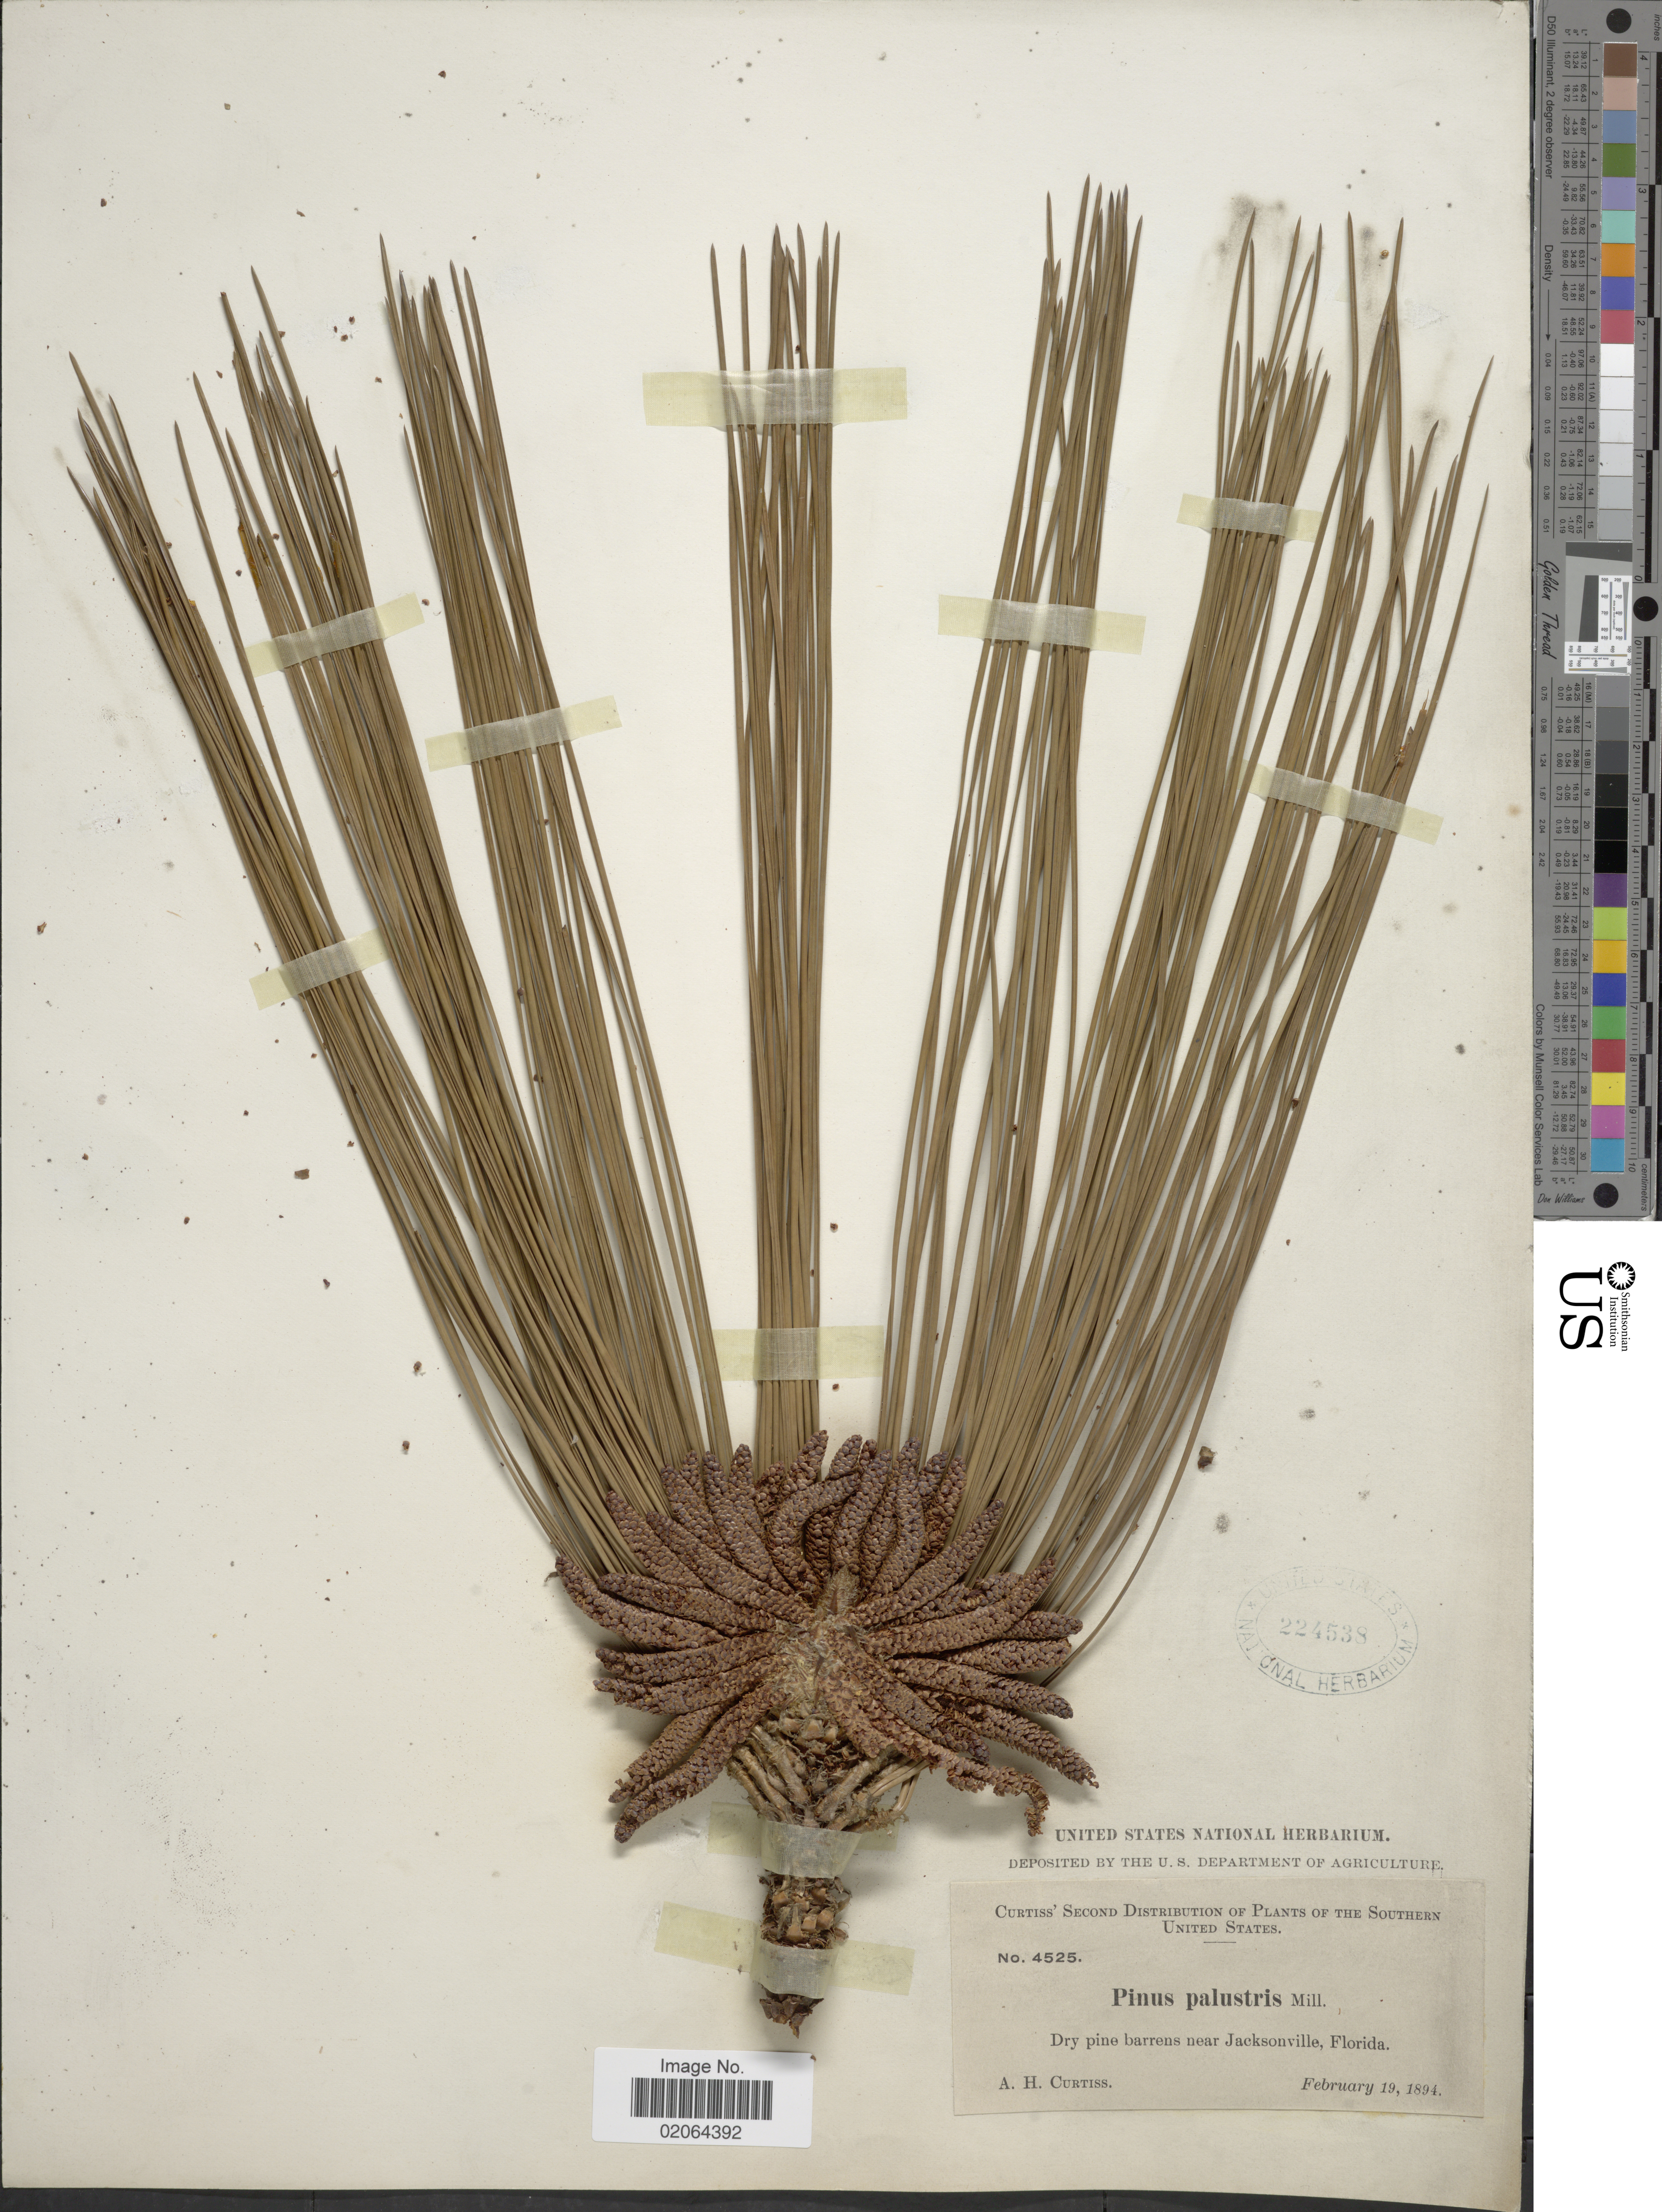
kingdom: Plantae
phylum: Tracheophyta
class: Pinopsida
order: Pinales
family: Pinaceae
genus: Pinus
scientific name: Pinus palustris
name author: Mill.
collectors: A. H. Curtiss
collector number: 4525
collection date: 1894-02-19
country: United States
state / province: Florida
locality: Southern United States, Dry pine barrens near Jacksonville, Florida.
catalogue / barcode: US 224538